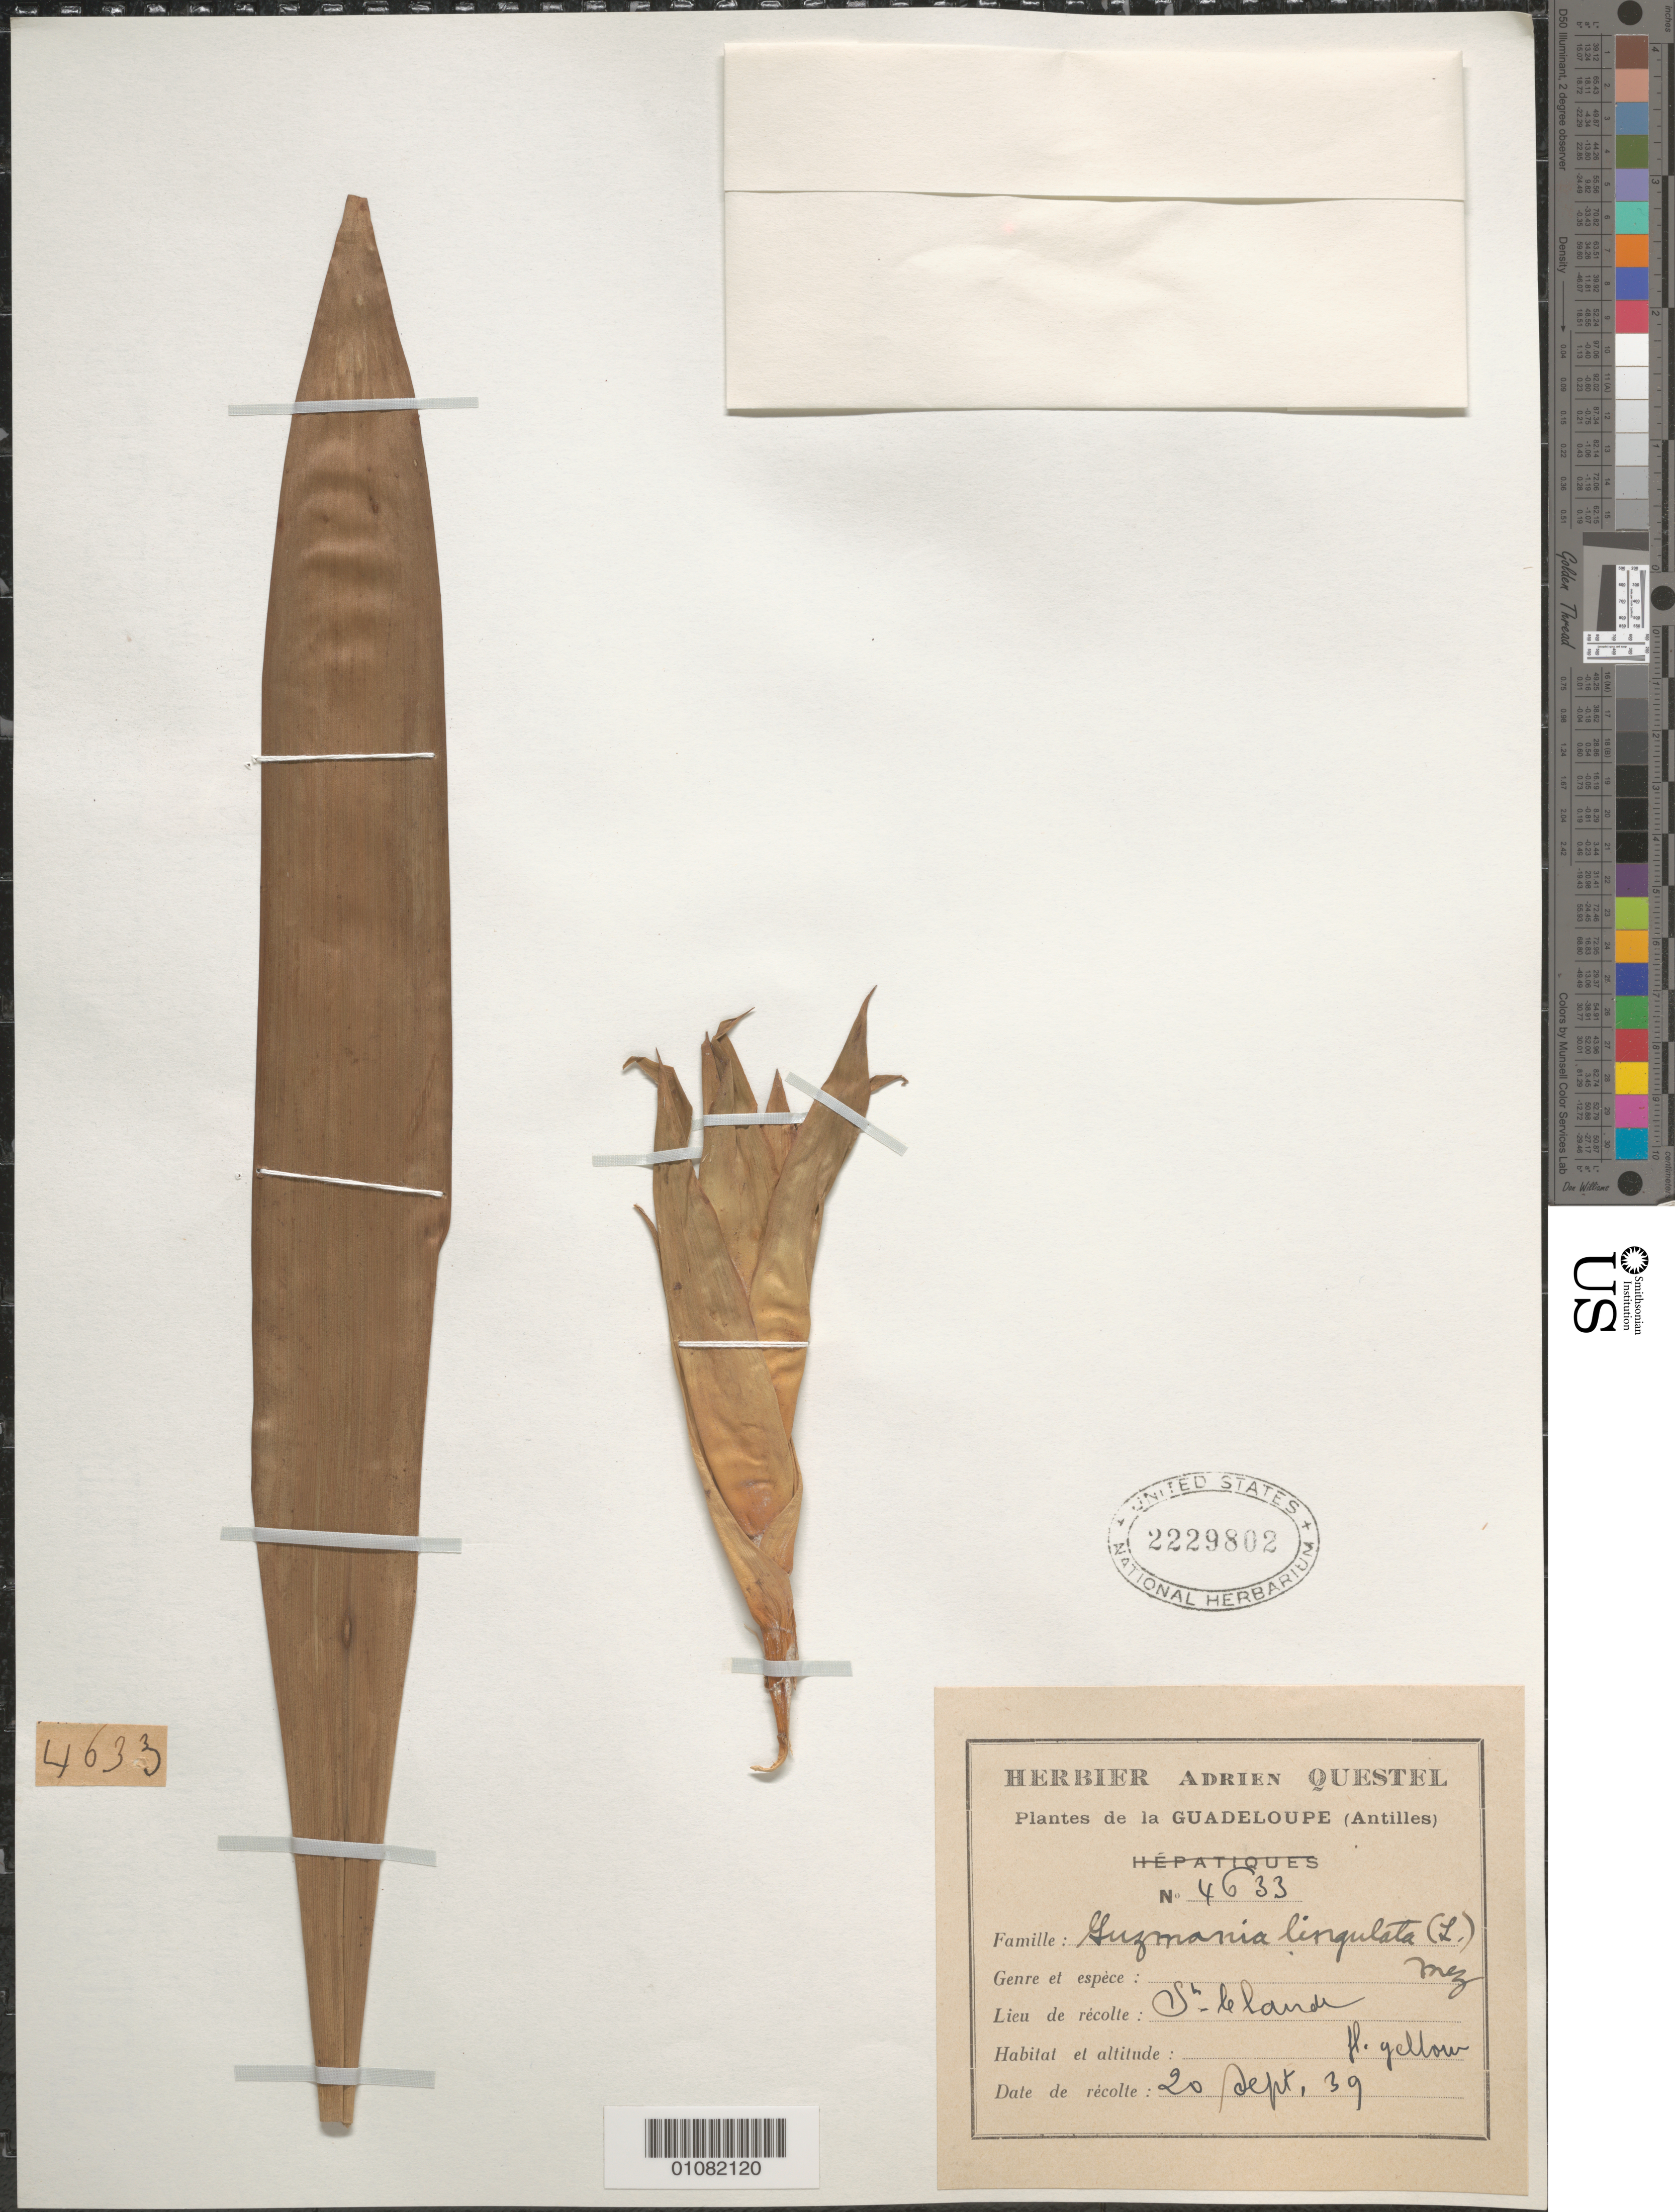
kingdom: Plantae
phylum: Tracheophyta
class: Liliopsida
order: Poales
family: Bromeliaceae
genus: Guzmania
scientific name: Guzmania lingulata var. lingulata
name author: (L.) Mez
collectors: A. Questel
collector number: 4633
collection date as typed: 20 Sep 1939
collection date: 1939-09-20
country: Guadeloupe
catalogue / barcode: US 2229802